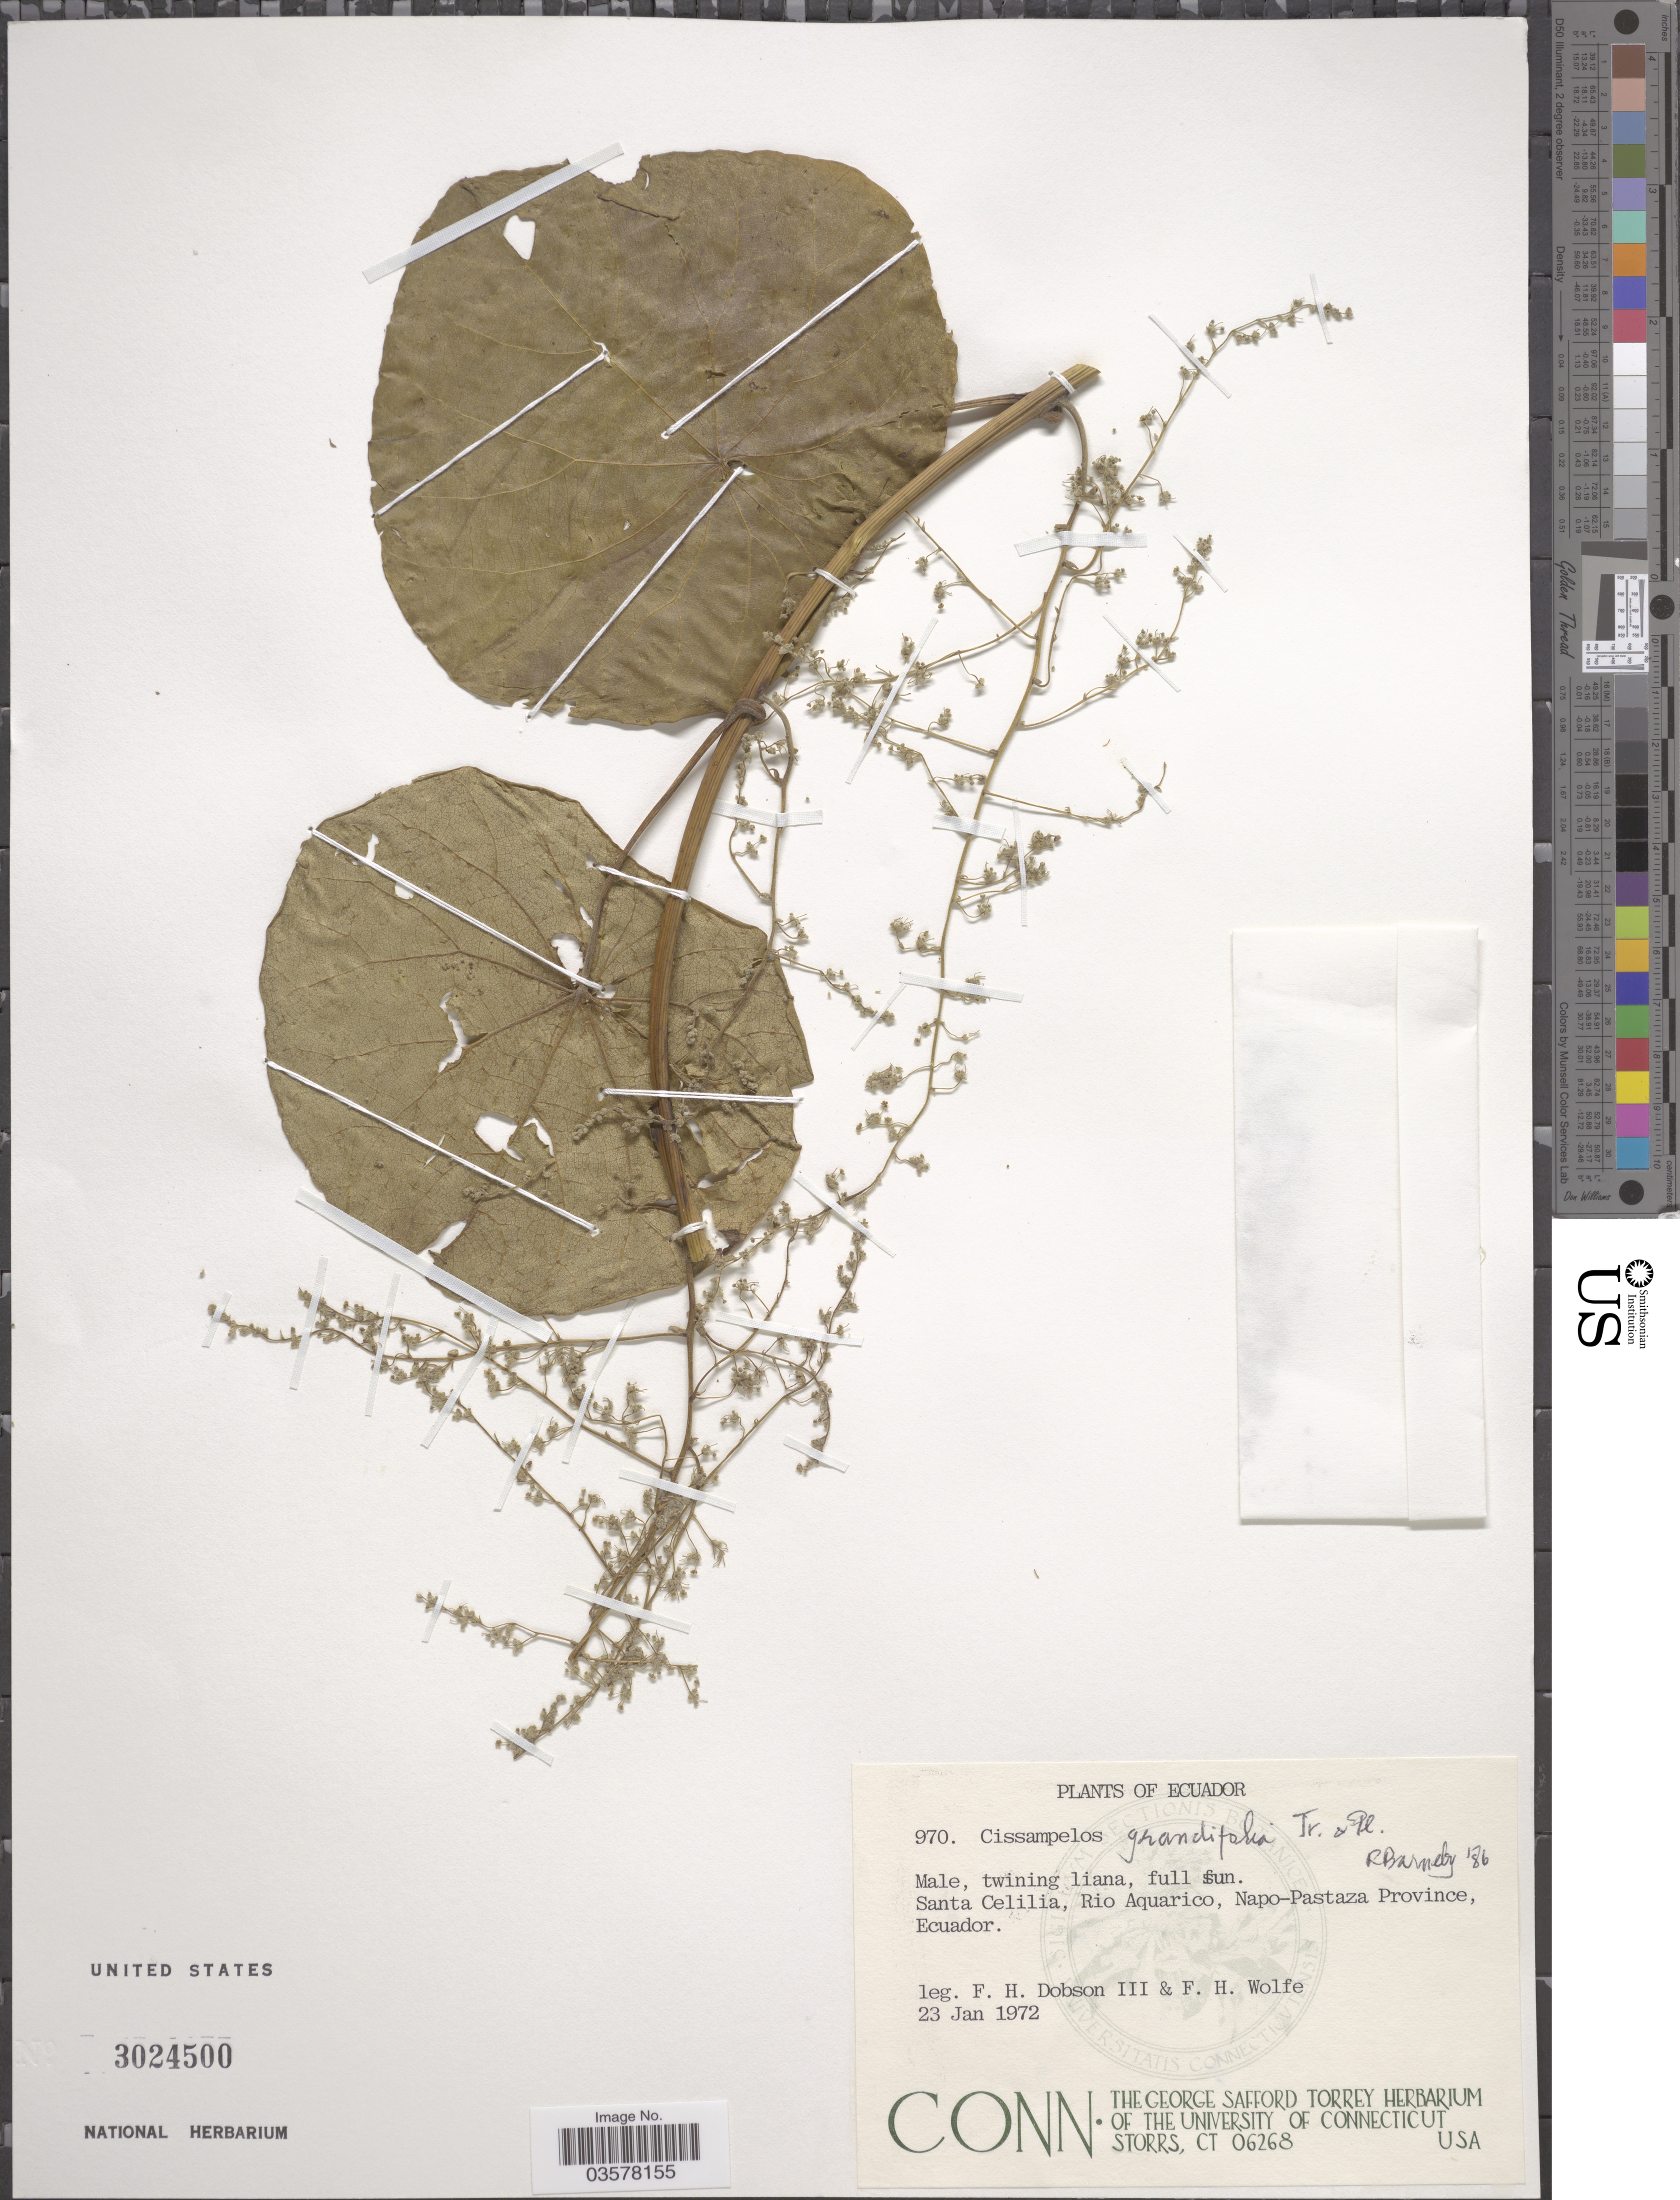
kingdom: Plantae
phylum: Tracheophyta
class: Magnoliopsida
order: Ranunculales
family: Menispermaceae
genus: Cissampelos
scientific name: Cissampelos grandifolia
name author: Triana & Planch.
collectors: F. Dobson III & F. Wolfe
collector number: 970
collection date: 1972-01-23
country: Ecuador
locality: Santa Cecilia, Rio Aquarico, Napo-Pastaza Province.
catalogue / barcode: US 3024500